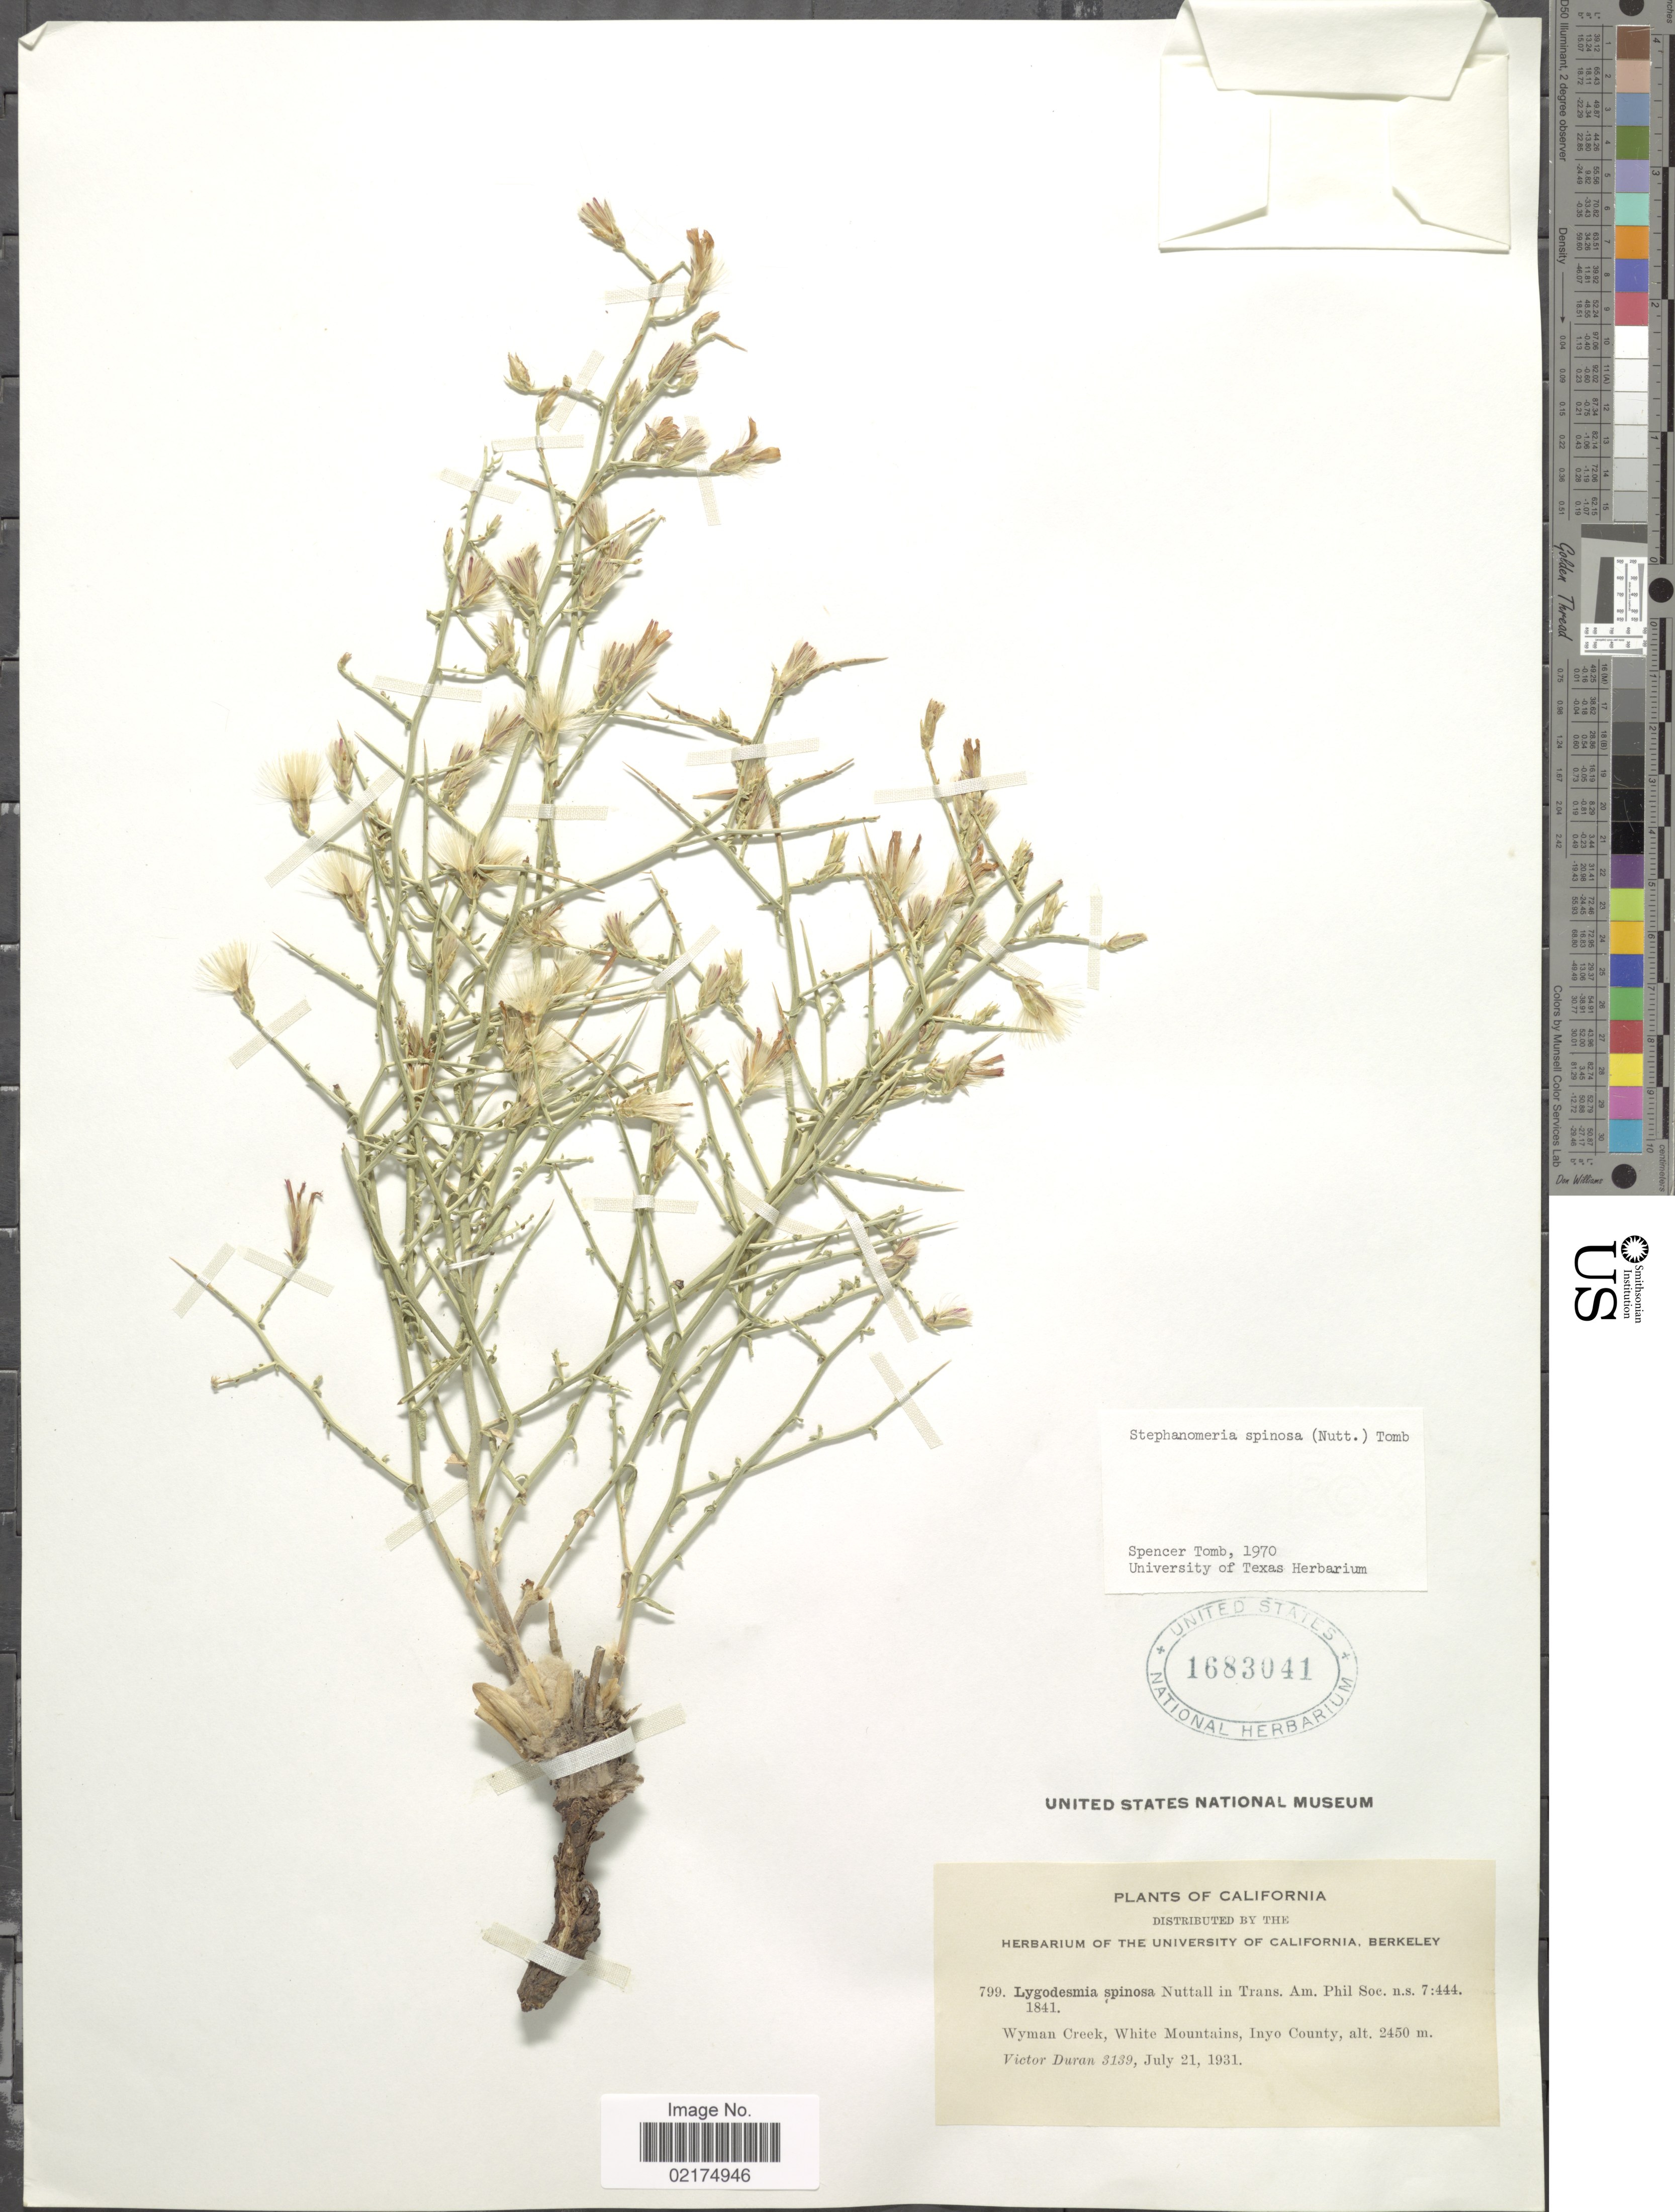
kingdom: Plantae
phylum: Tracheophyta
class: Magnoliopsida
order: Asterales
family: Asteraceae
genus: Pleiacanthus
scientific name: Pleiacanthus spinosus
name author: (Nutt.) Rydb.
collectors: V. Duran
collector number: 3139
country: United States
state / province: California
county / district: Inyo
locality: Wyman Creek, White Mountains, Inyo County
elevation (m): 2450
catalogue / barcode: US 1683041